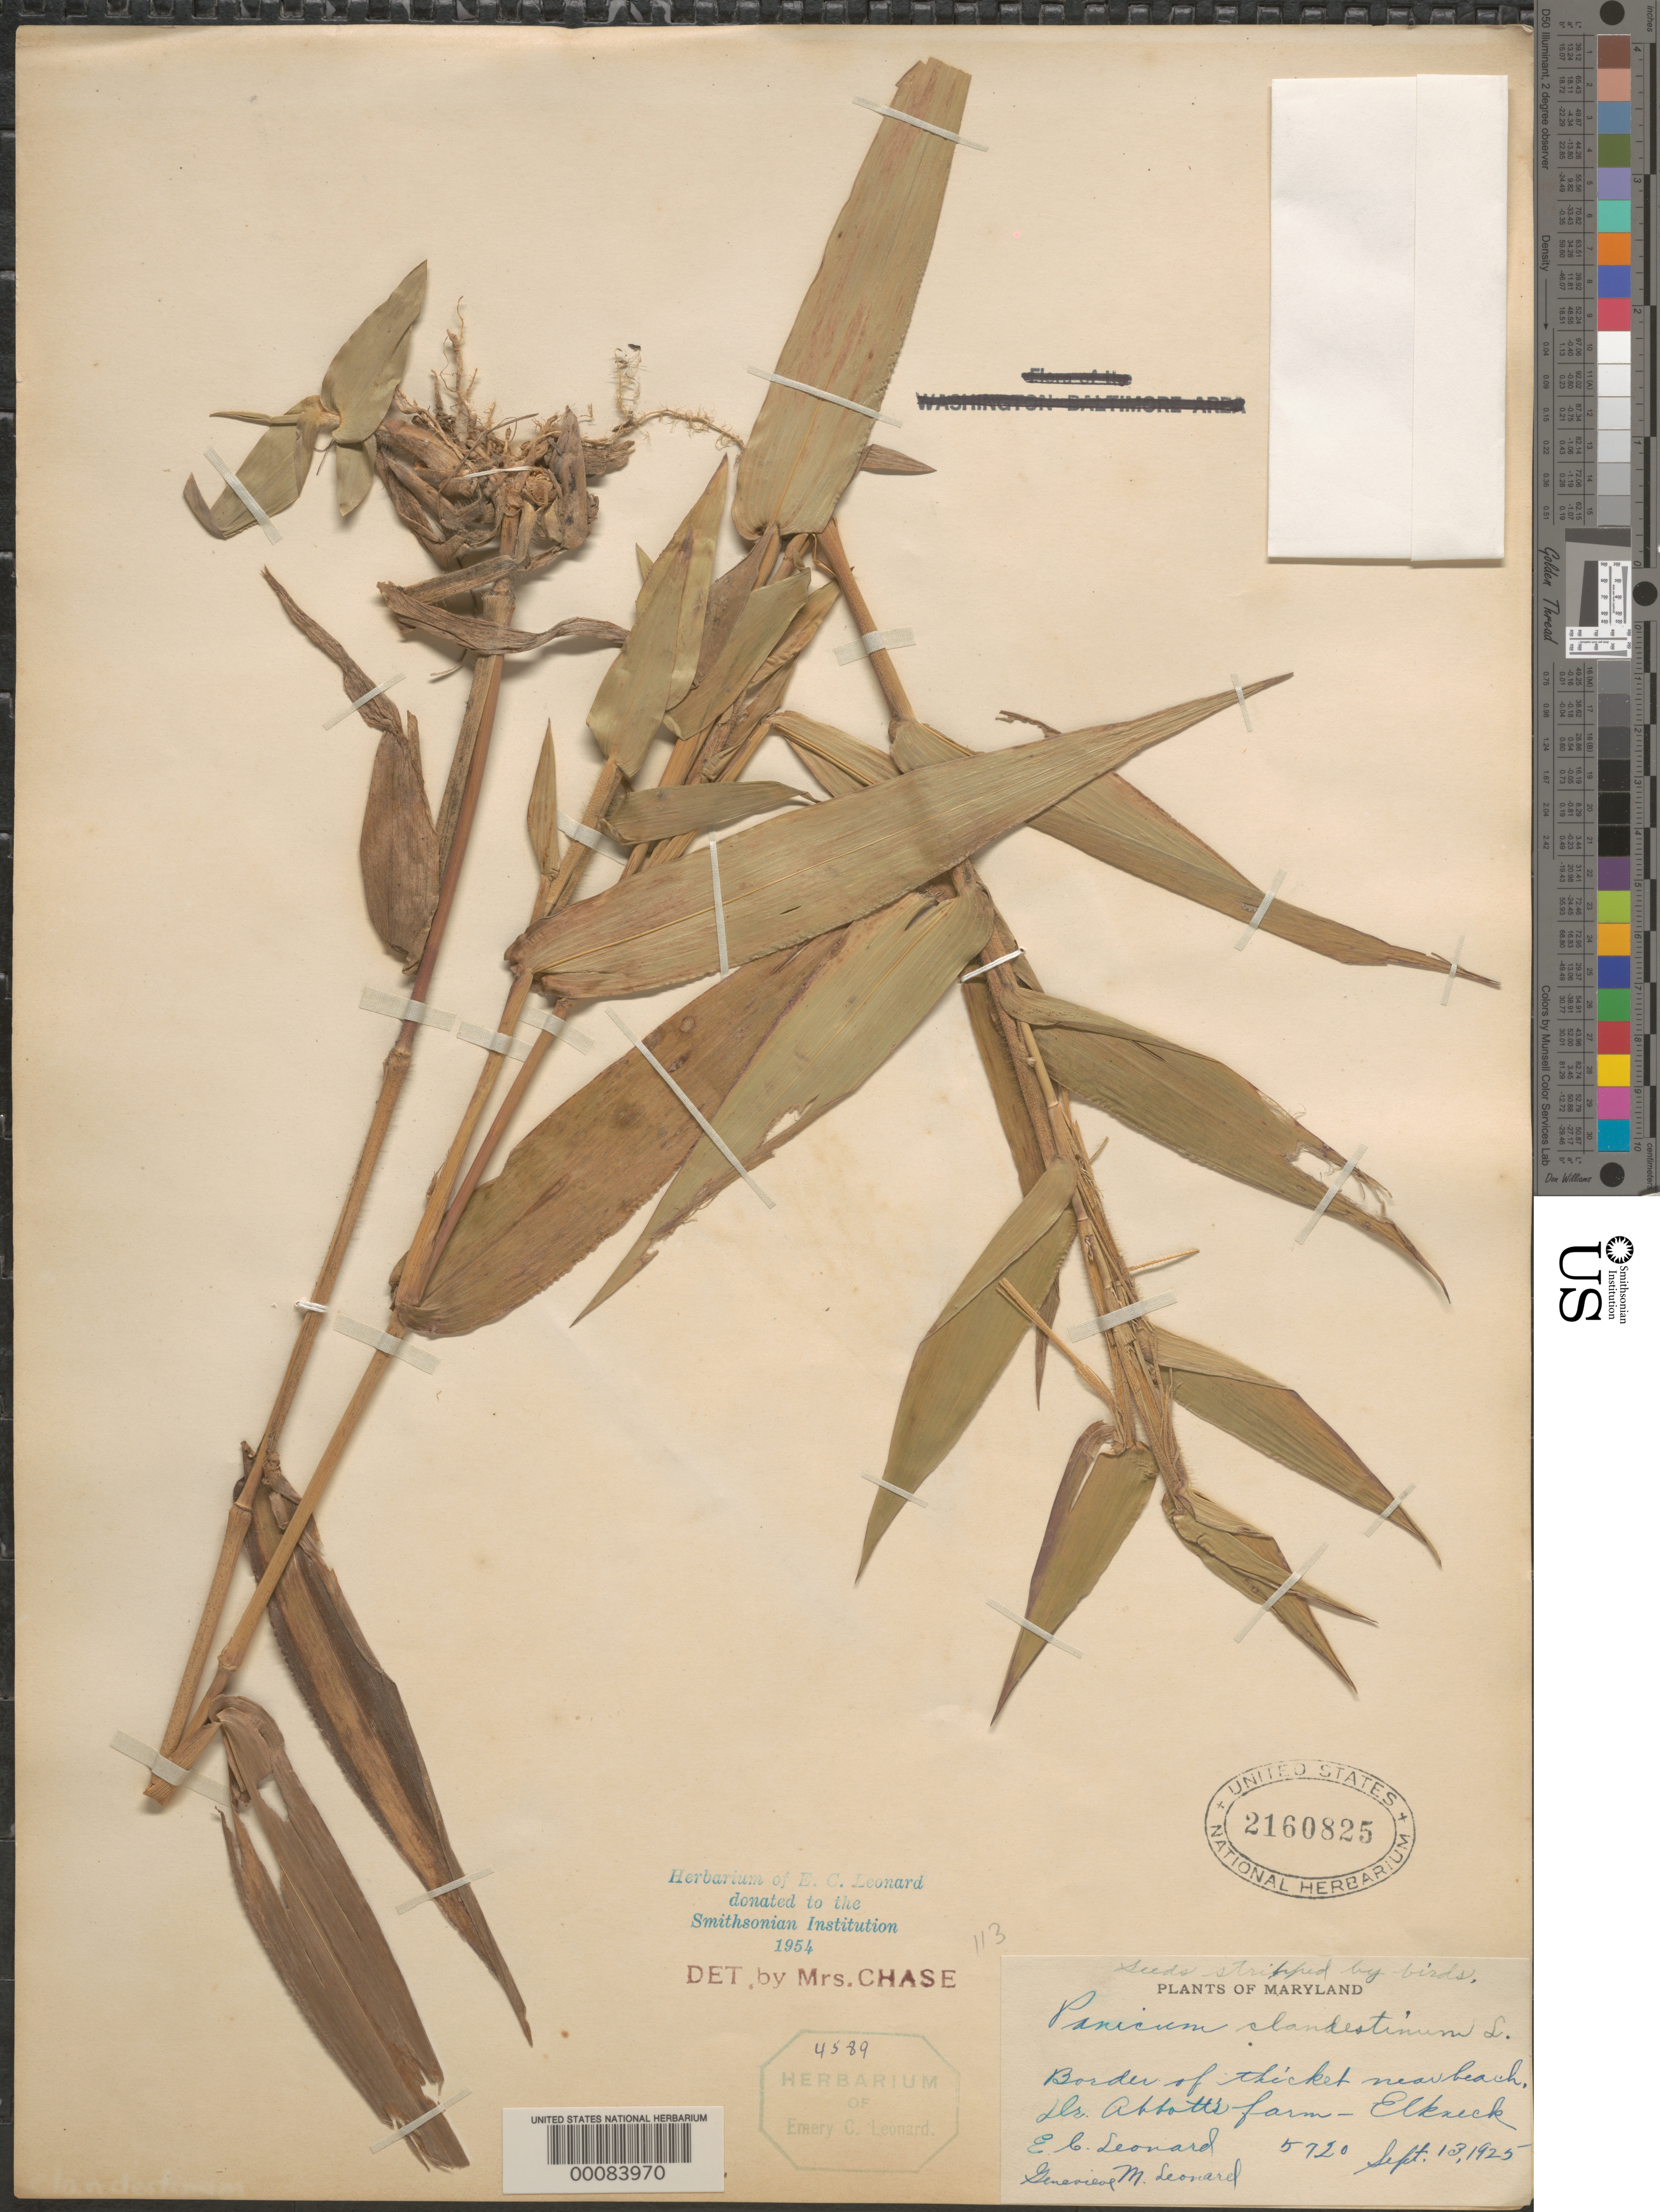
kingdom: Plantae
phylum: Tracheophyta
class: Liliopsida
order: Poales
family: Poaceae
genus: Dichanthelium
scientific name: Dichanthelium clandestinum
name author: (L.) Gould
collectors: E. C. Leonard & G. M. Leonard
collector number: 5720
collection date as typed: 13 Sep 1925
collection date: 1925-09-13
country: United States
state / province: Maryland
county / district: Cecil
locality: Elk neck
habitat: Thicket, near beach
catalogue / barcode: US 2160825